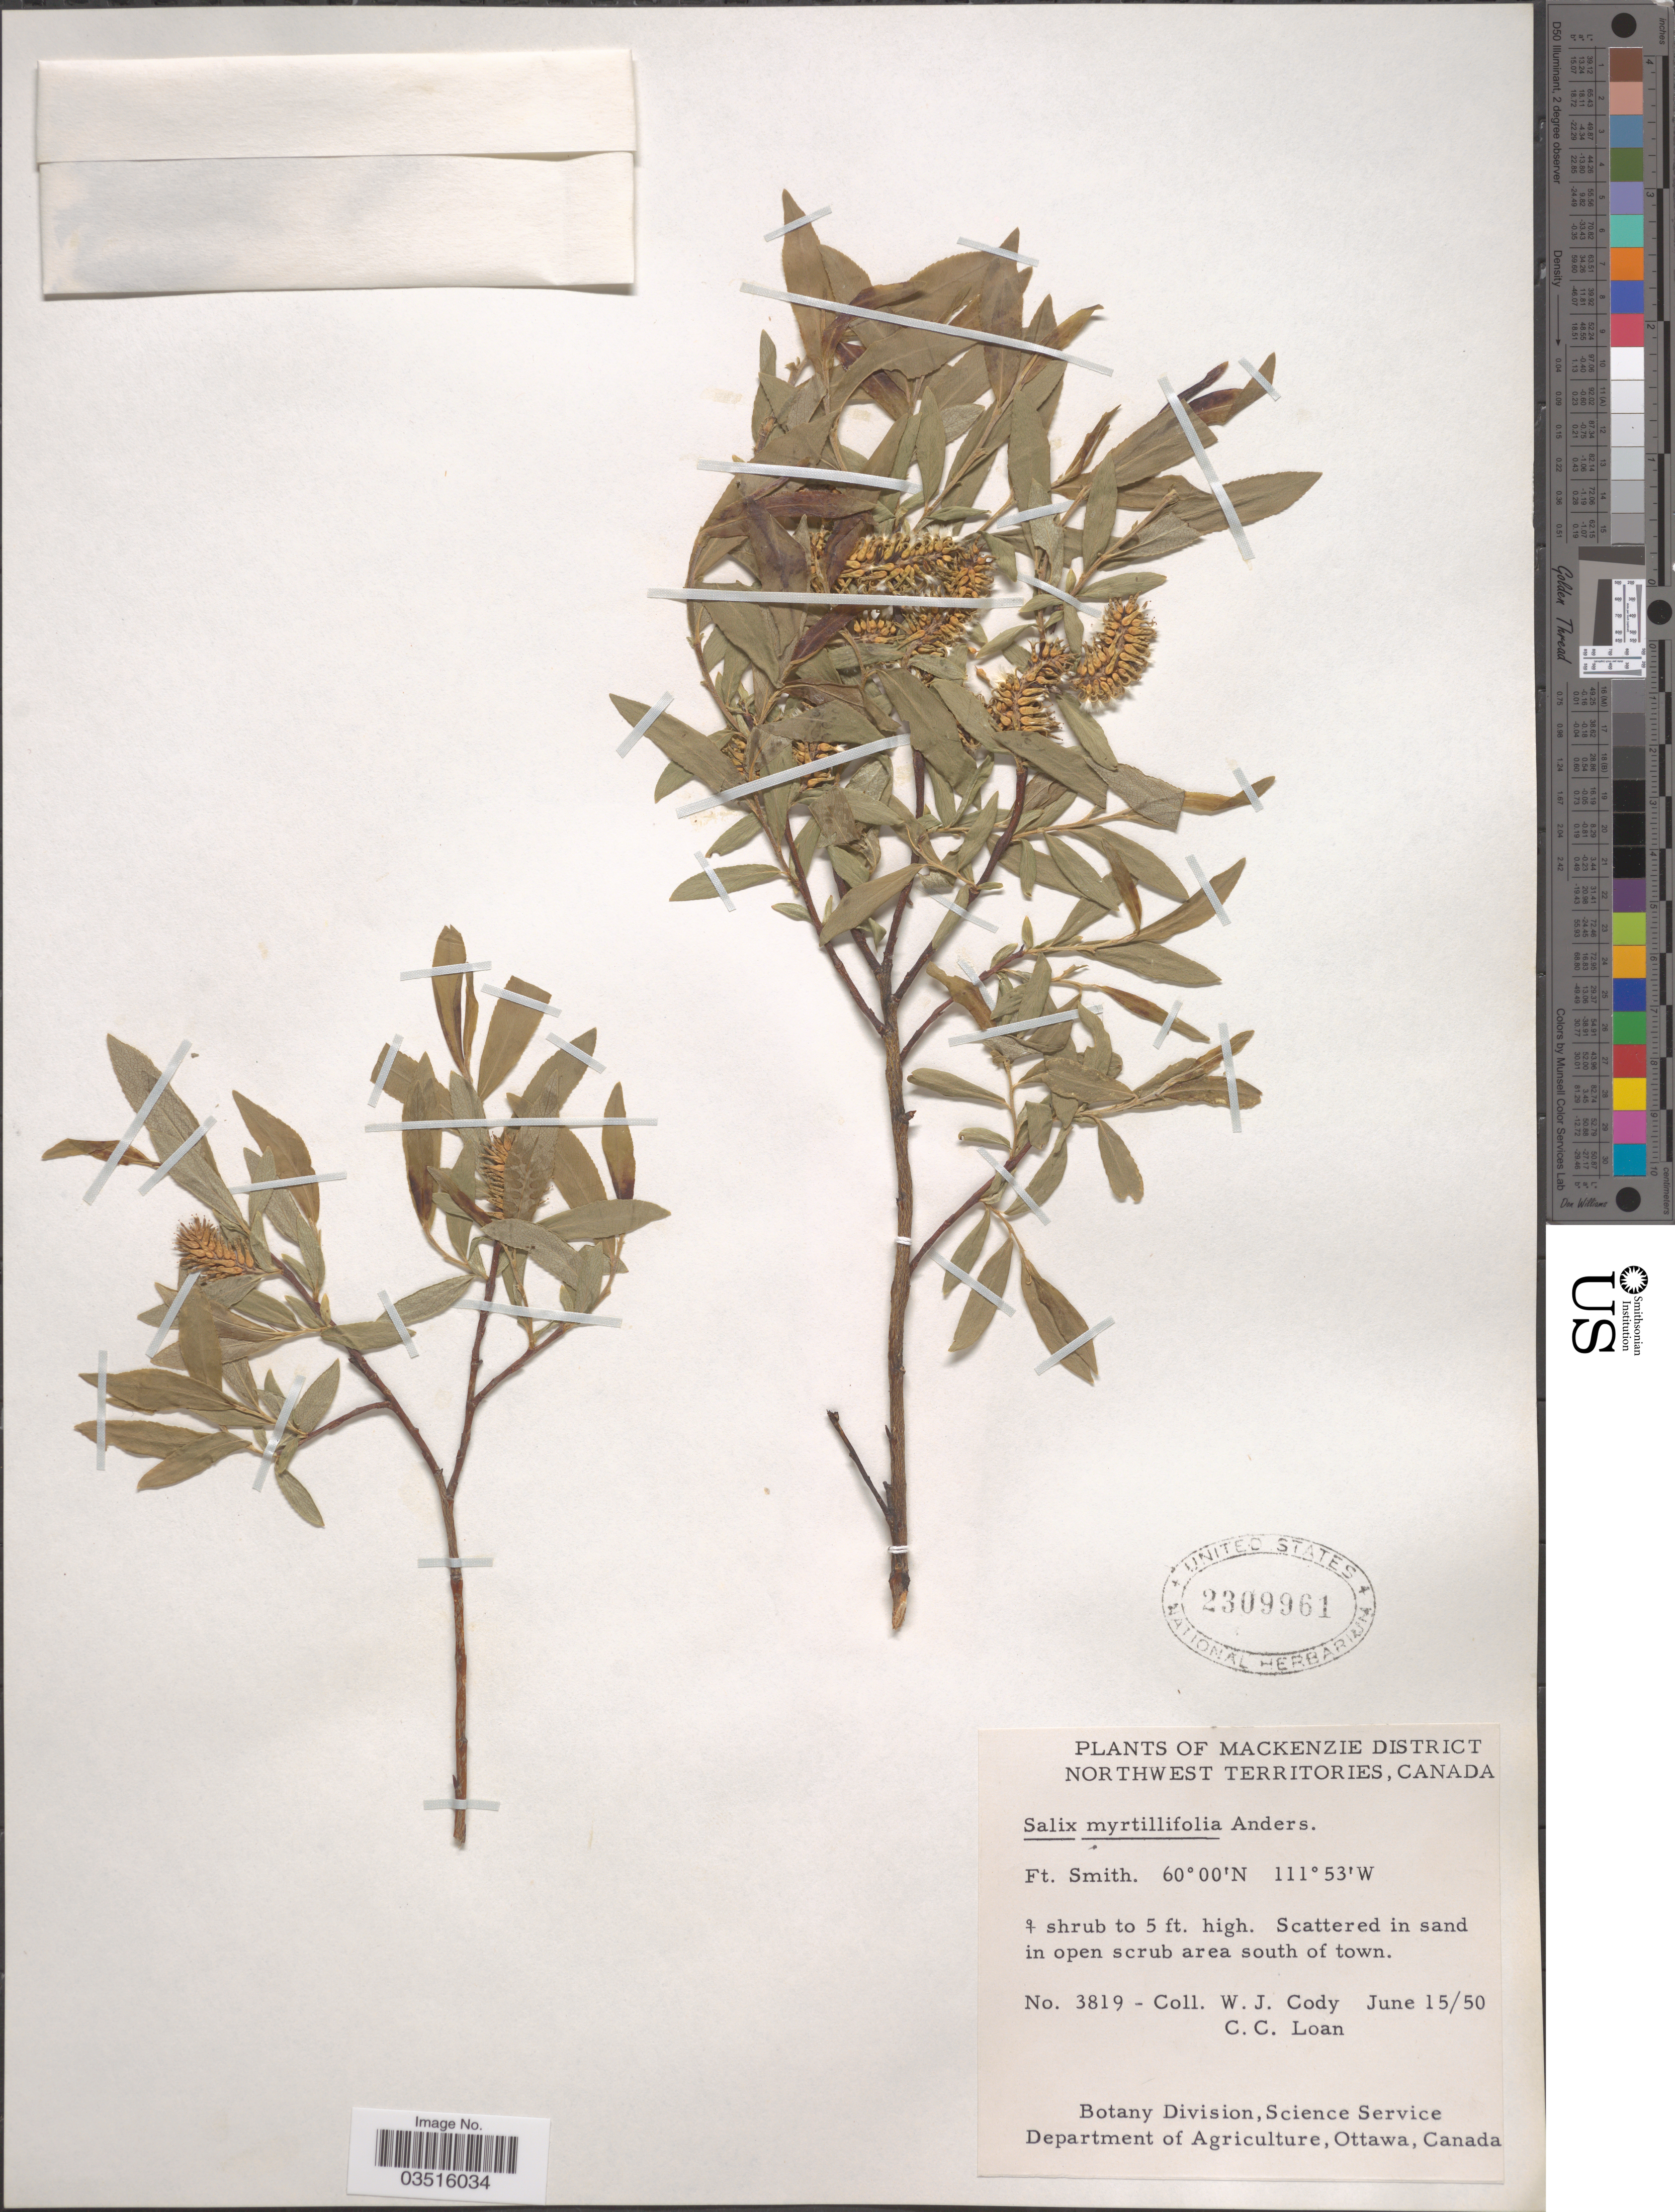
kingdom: Plantae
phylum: Tracheophyta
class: Magnoliopsida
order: Malpighiales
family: Salicaceae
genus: Salix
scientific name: Salix myrtillifolia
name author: Andersson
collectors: W. Cody & C. Loan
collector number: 3819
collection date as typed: Transcribed d/m/y: 15/6/50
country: Canada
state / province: Northwest Territories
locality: Mackenzie District. Ft. Smith. Scattered in sand in open scrub area south of town.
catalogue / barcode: US 2309961